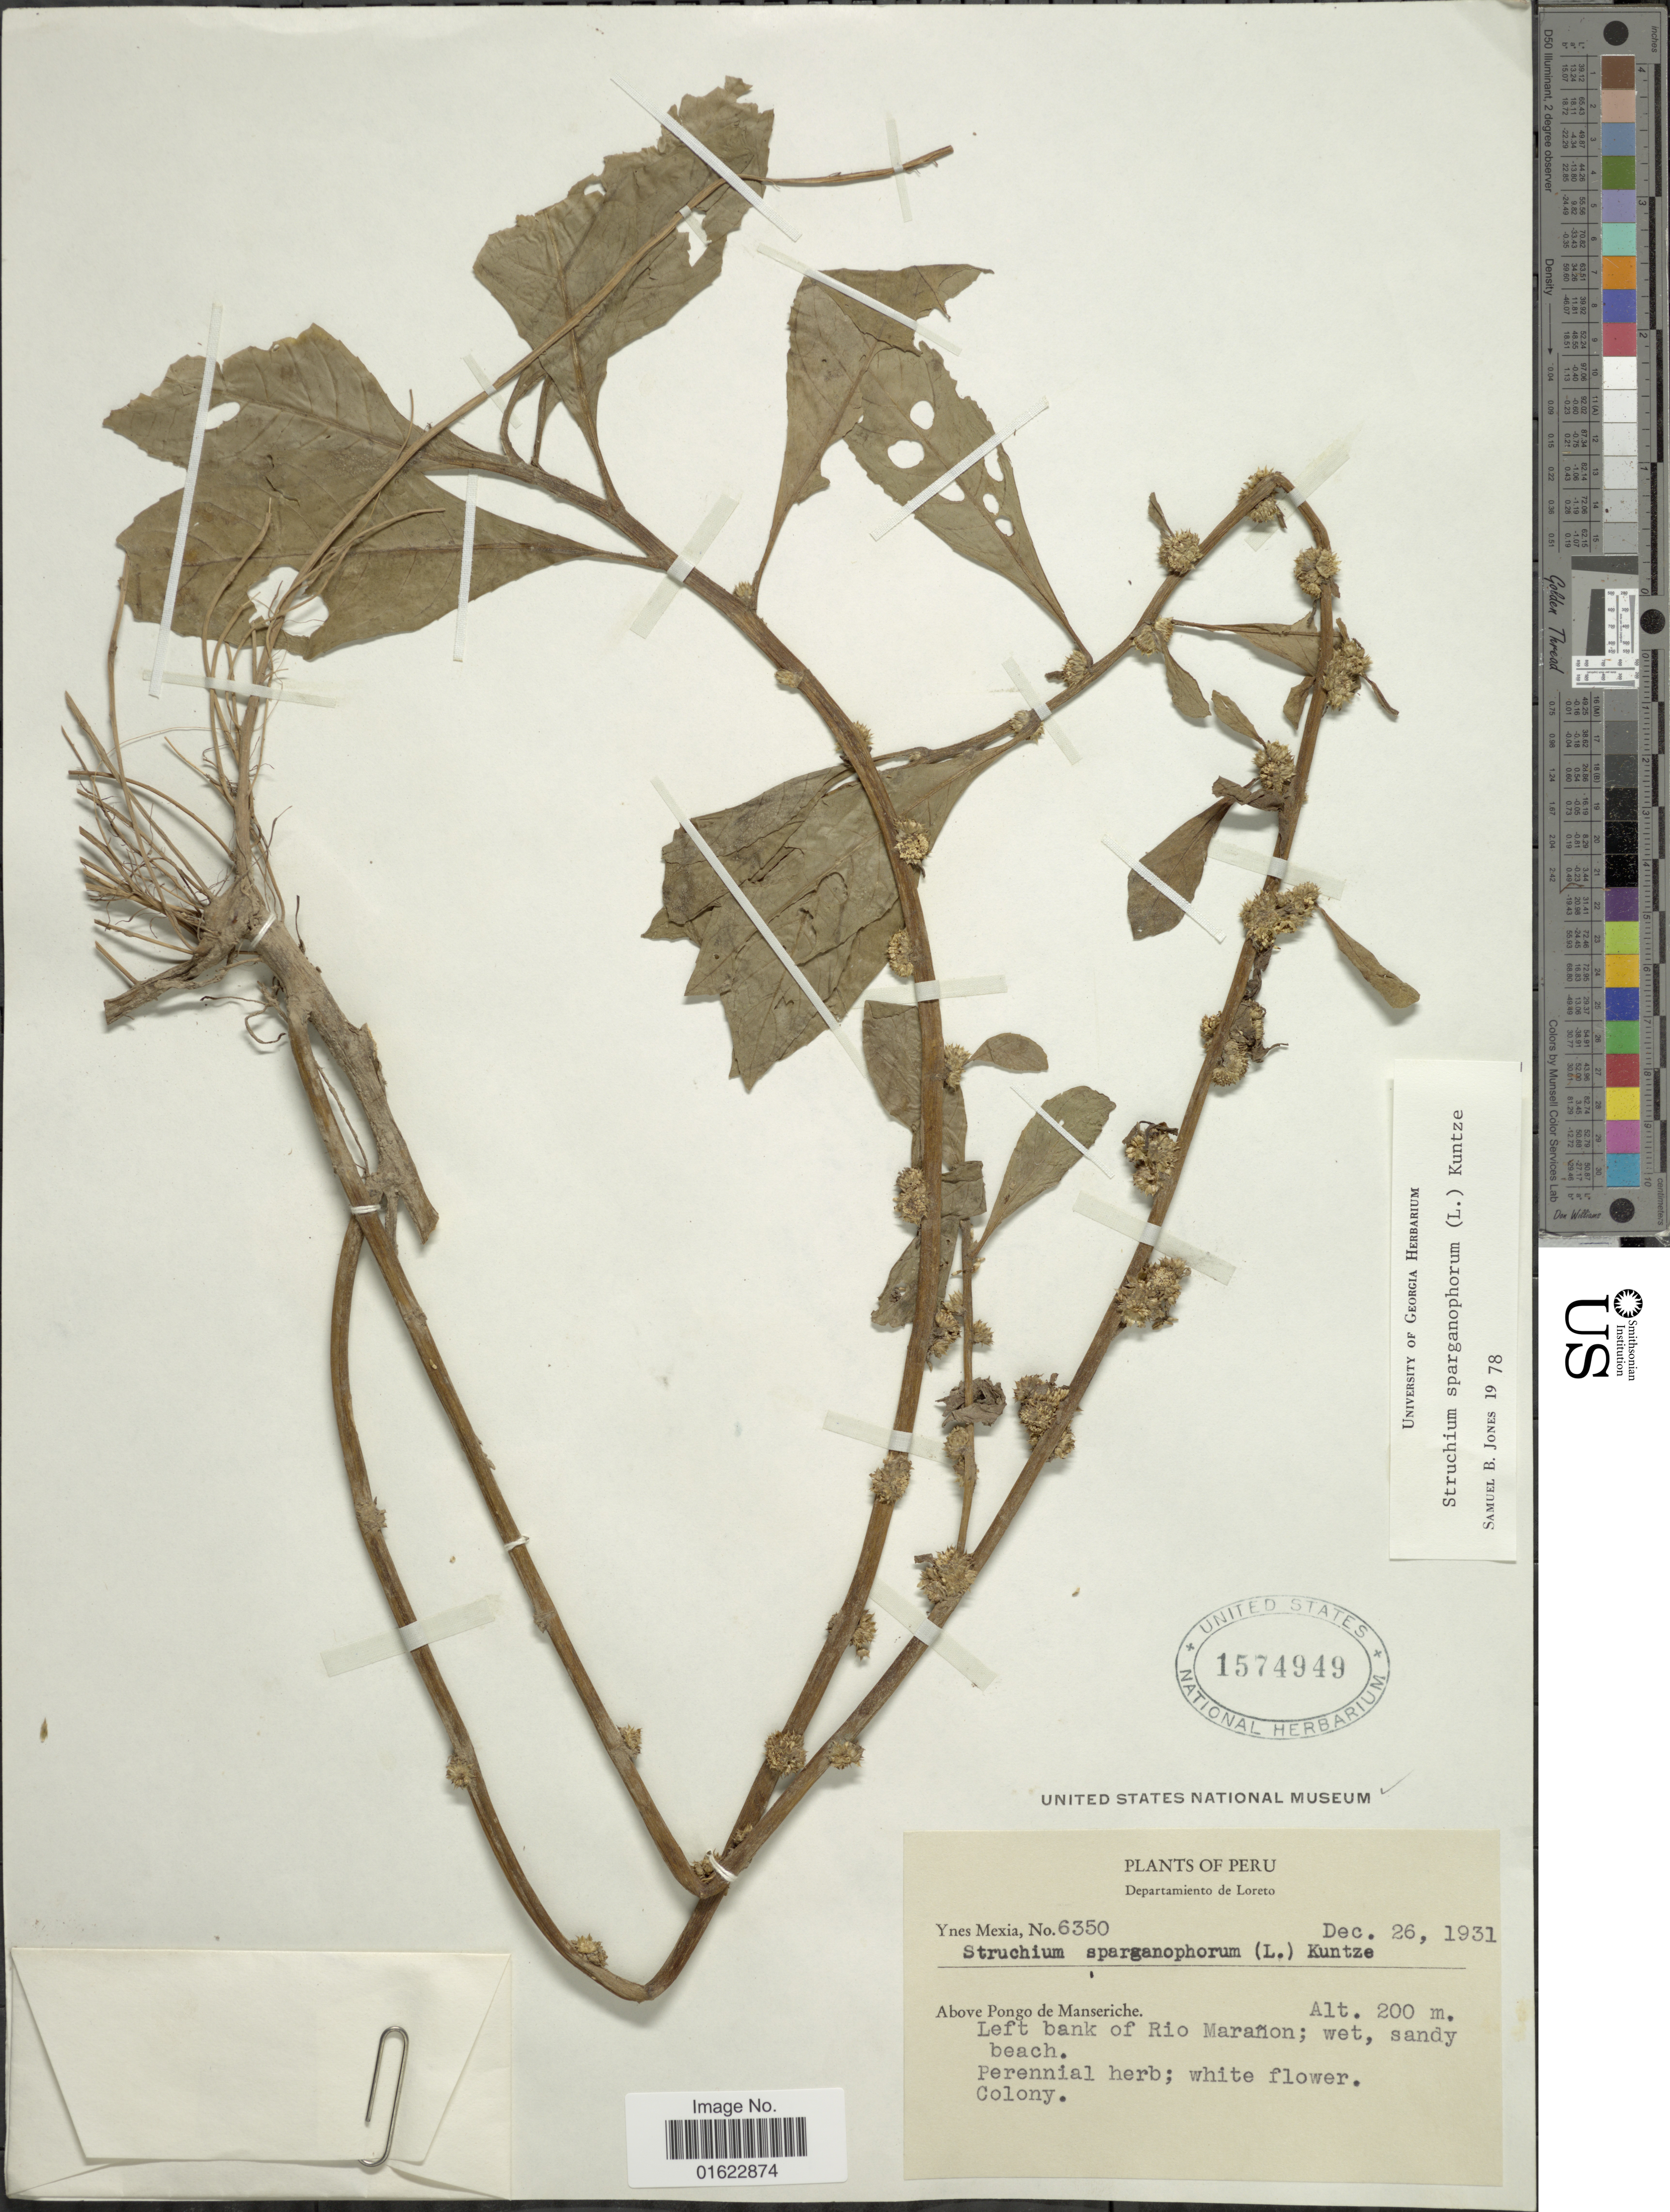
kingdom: Plantae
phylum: Tracheophyta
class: Magnoliopsida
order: Asterales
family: Asteraceae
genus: Struchium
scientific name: Struchium sparganophorum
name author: (L.) Kuntze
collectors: Y. Mexia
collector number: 6350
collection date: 1931-12-26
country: Peru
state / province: Loreto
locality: Peru, Departamento de Loreto. Above Pongo de Manseriche, Left bank of Rio Maranon.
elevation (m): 200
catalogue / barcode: US 1574949